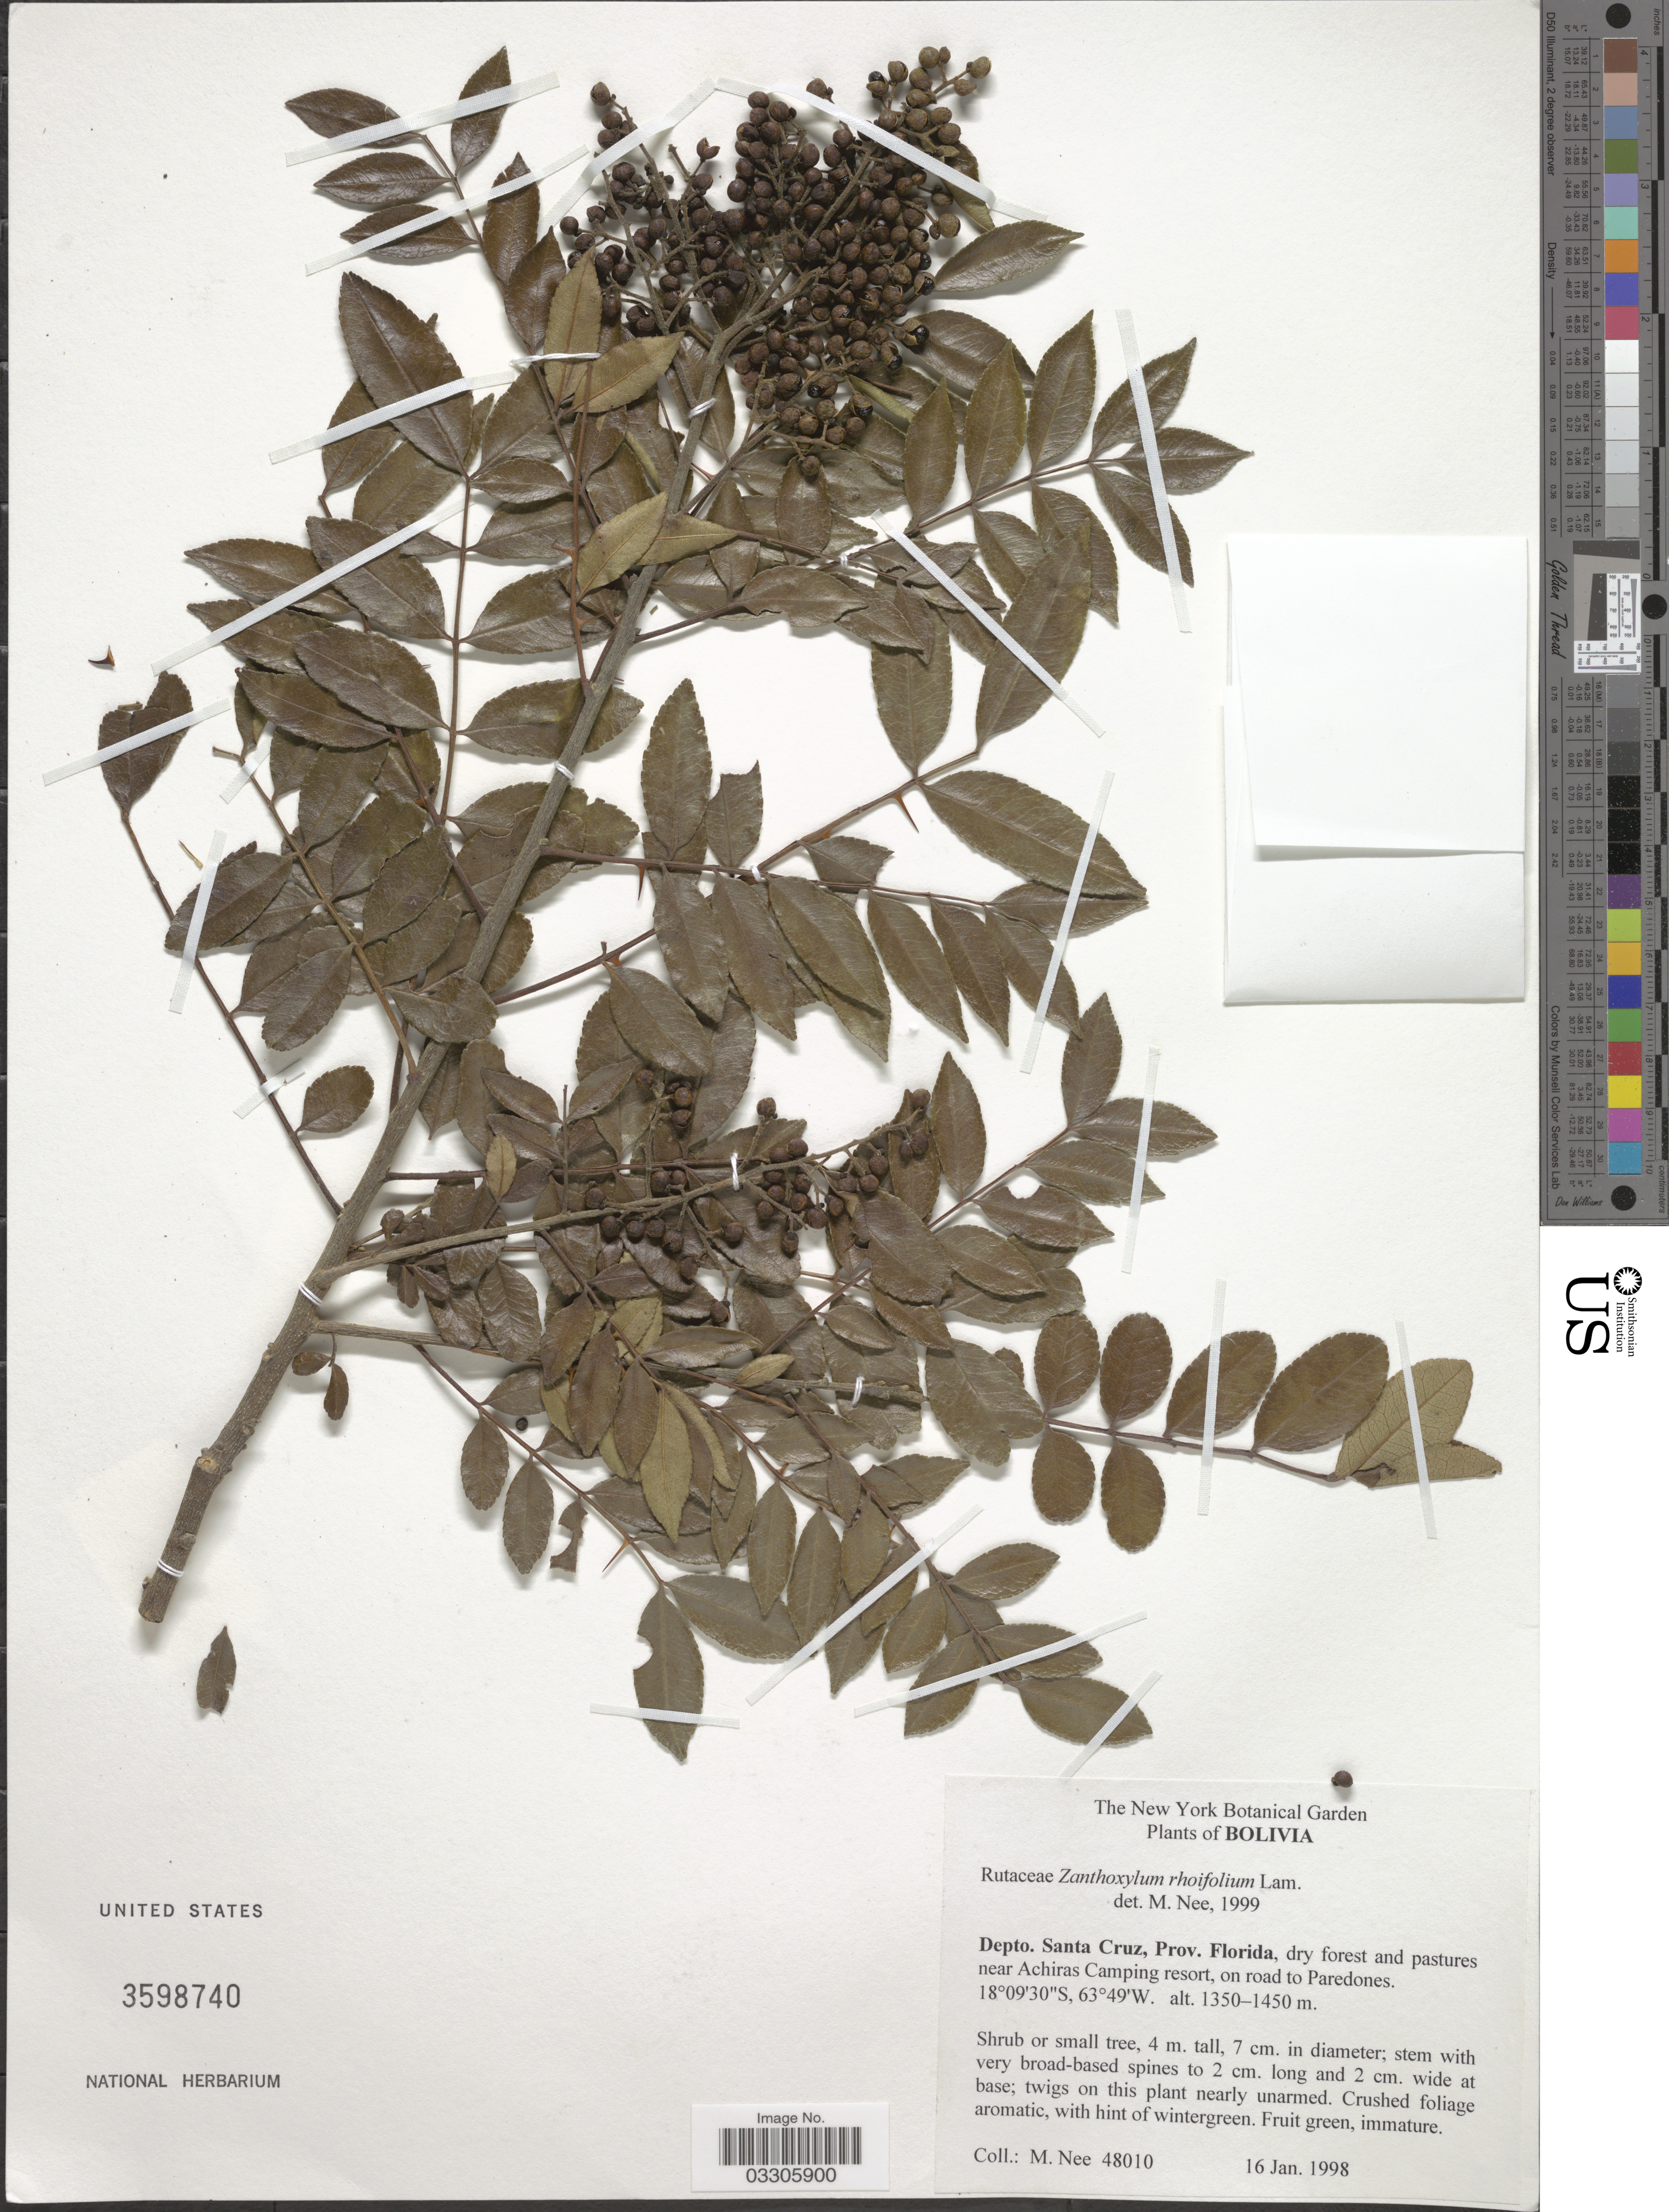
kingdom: Plantae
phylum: Tracheophyta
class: Magnoliopsida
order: Sapindales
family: Rutaceae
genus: Zanthoxylum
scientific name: Zanthoxylum rhoifolium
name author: Lam.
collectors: M. Nee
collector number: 48010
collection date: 1998-01-16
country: Bolivia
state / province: Santa Cruz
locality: Depto. Santa Cruz, Prov. Florida, dry forest and pastures near Achiras Camping resort, on road to Paredones.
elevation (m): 1350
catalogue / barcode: US 3598740